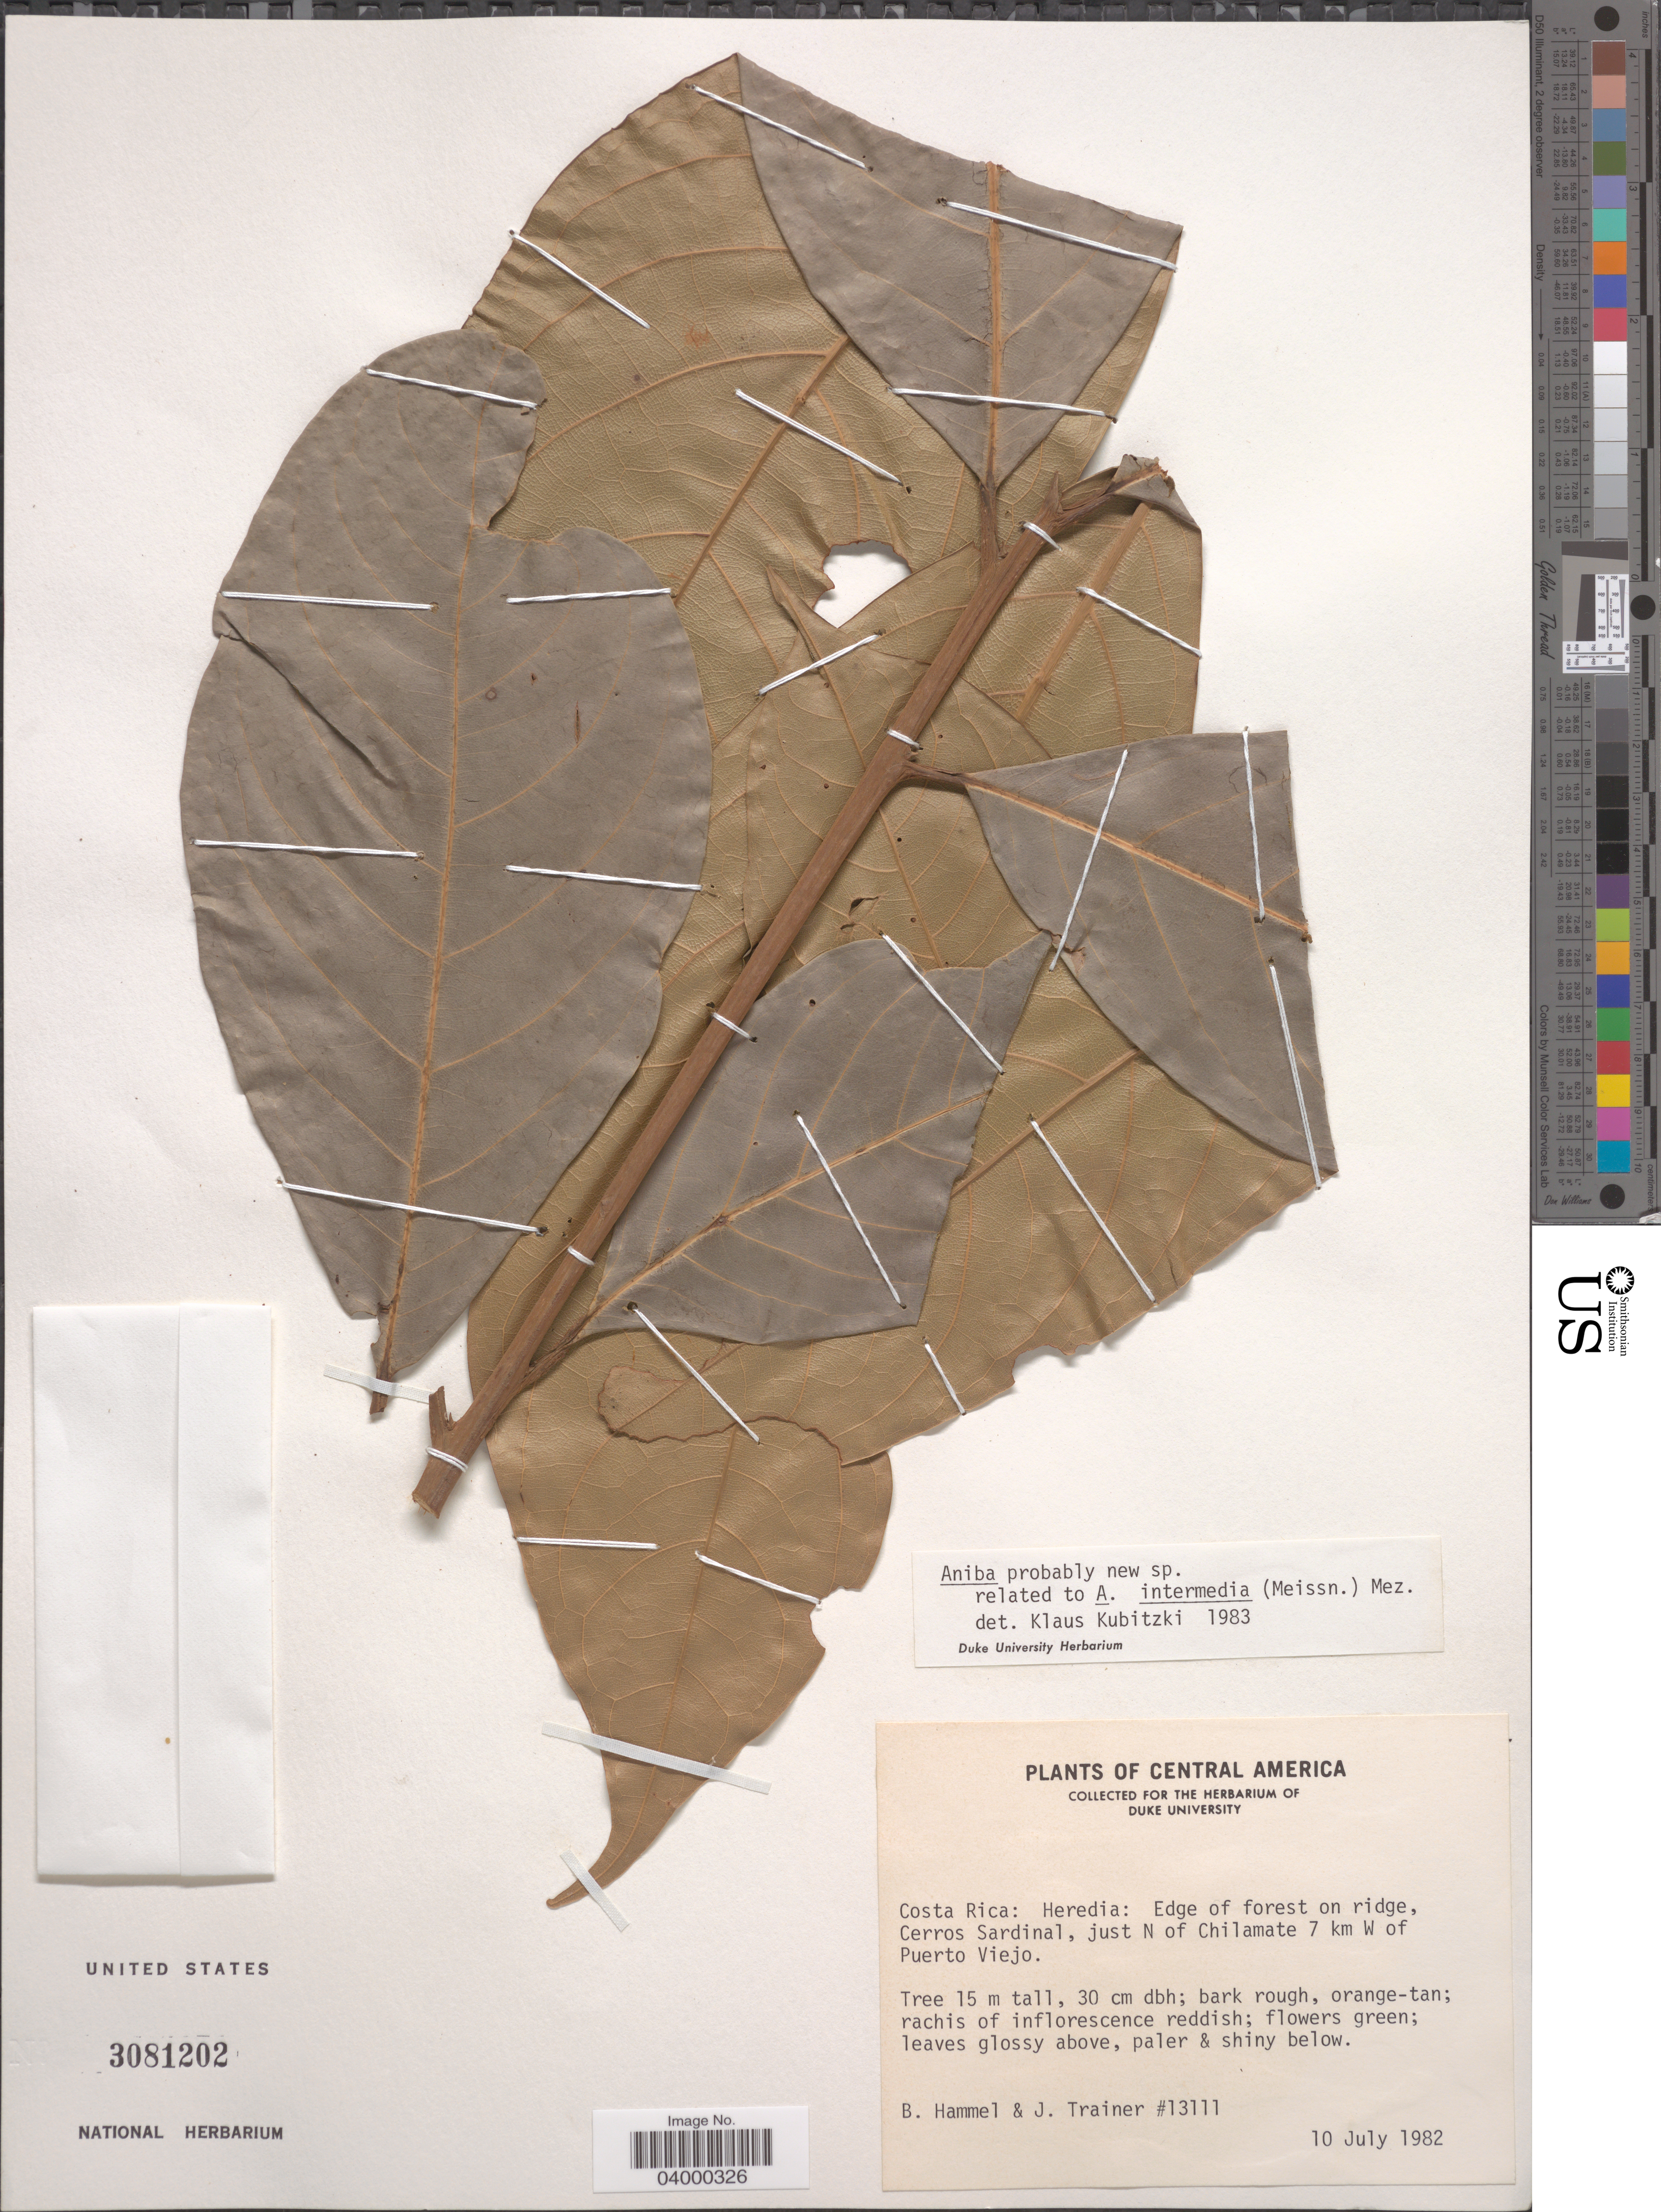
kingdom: Plantae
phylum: Tracheophyta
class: Magnoliopsida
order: Laurales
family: Lauraceae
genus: Aniba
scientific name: Aniba sp.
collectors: B. Hammel & J. Trainer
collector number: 13111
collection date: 1982-07-10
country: Costa Rica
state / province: Heredia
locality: Edge of forest on ridge, Cerros Sardinal, just N of Chilamate 7 km W of Puerto Viejo.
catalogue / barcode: US 3081202